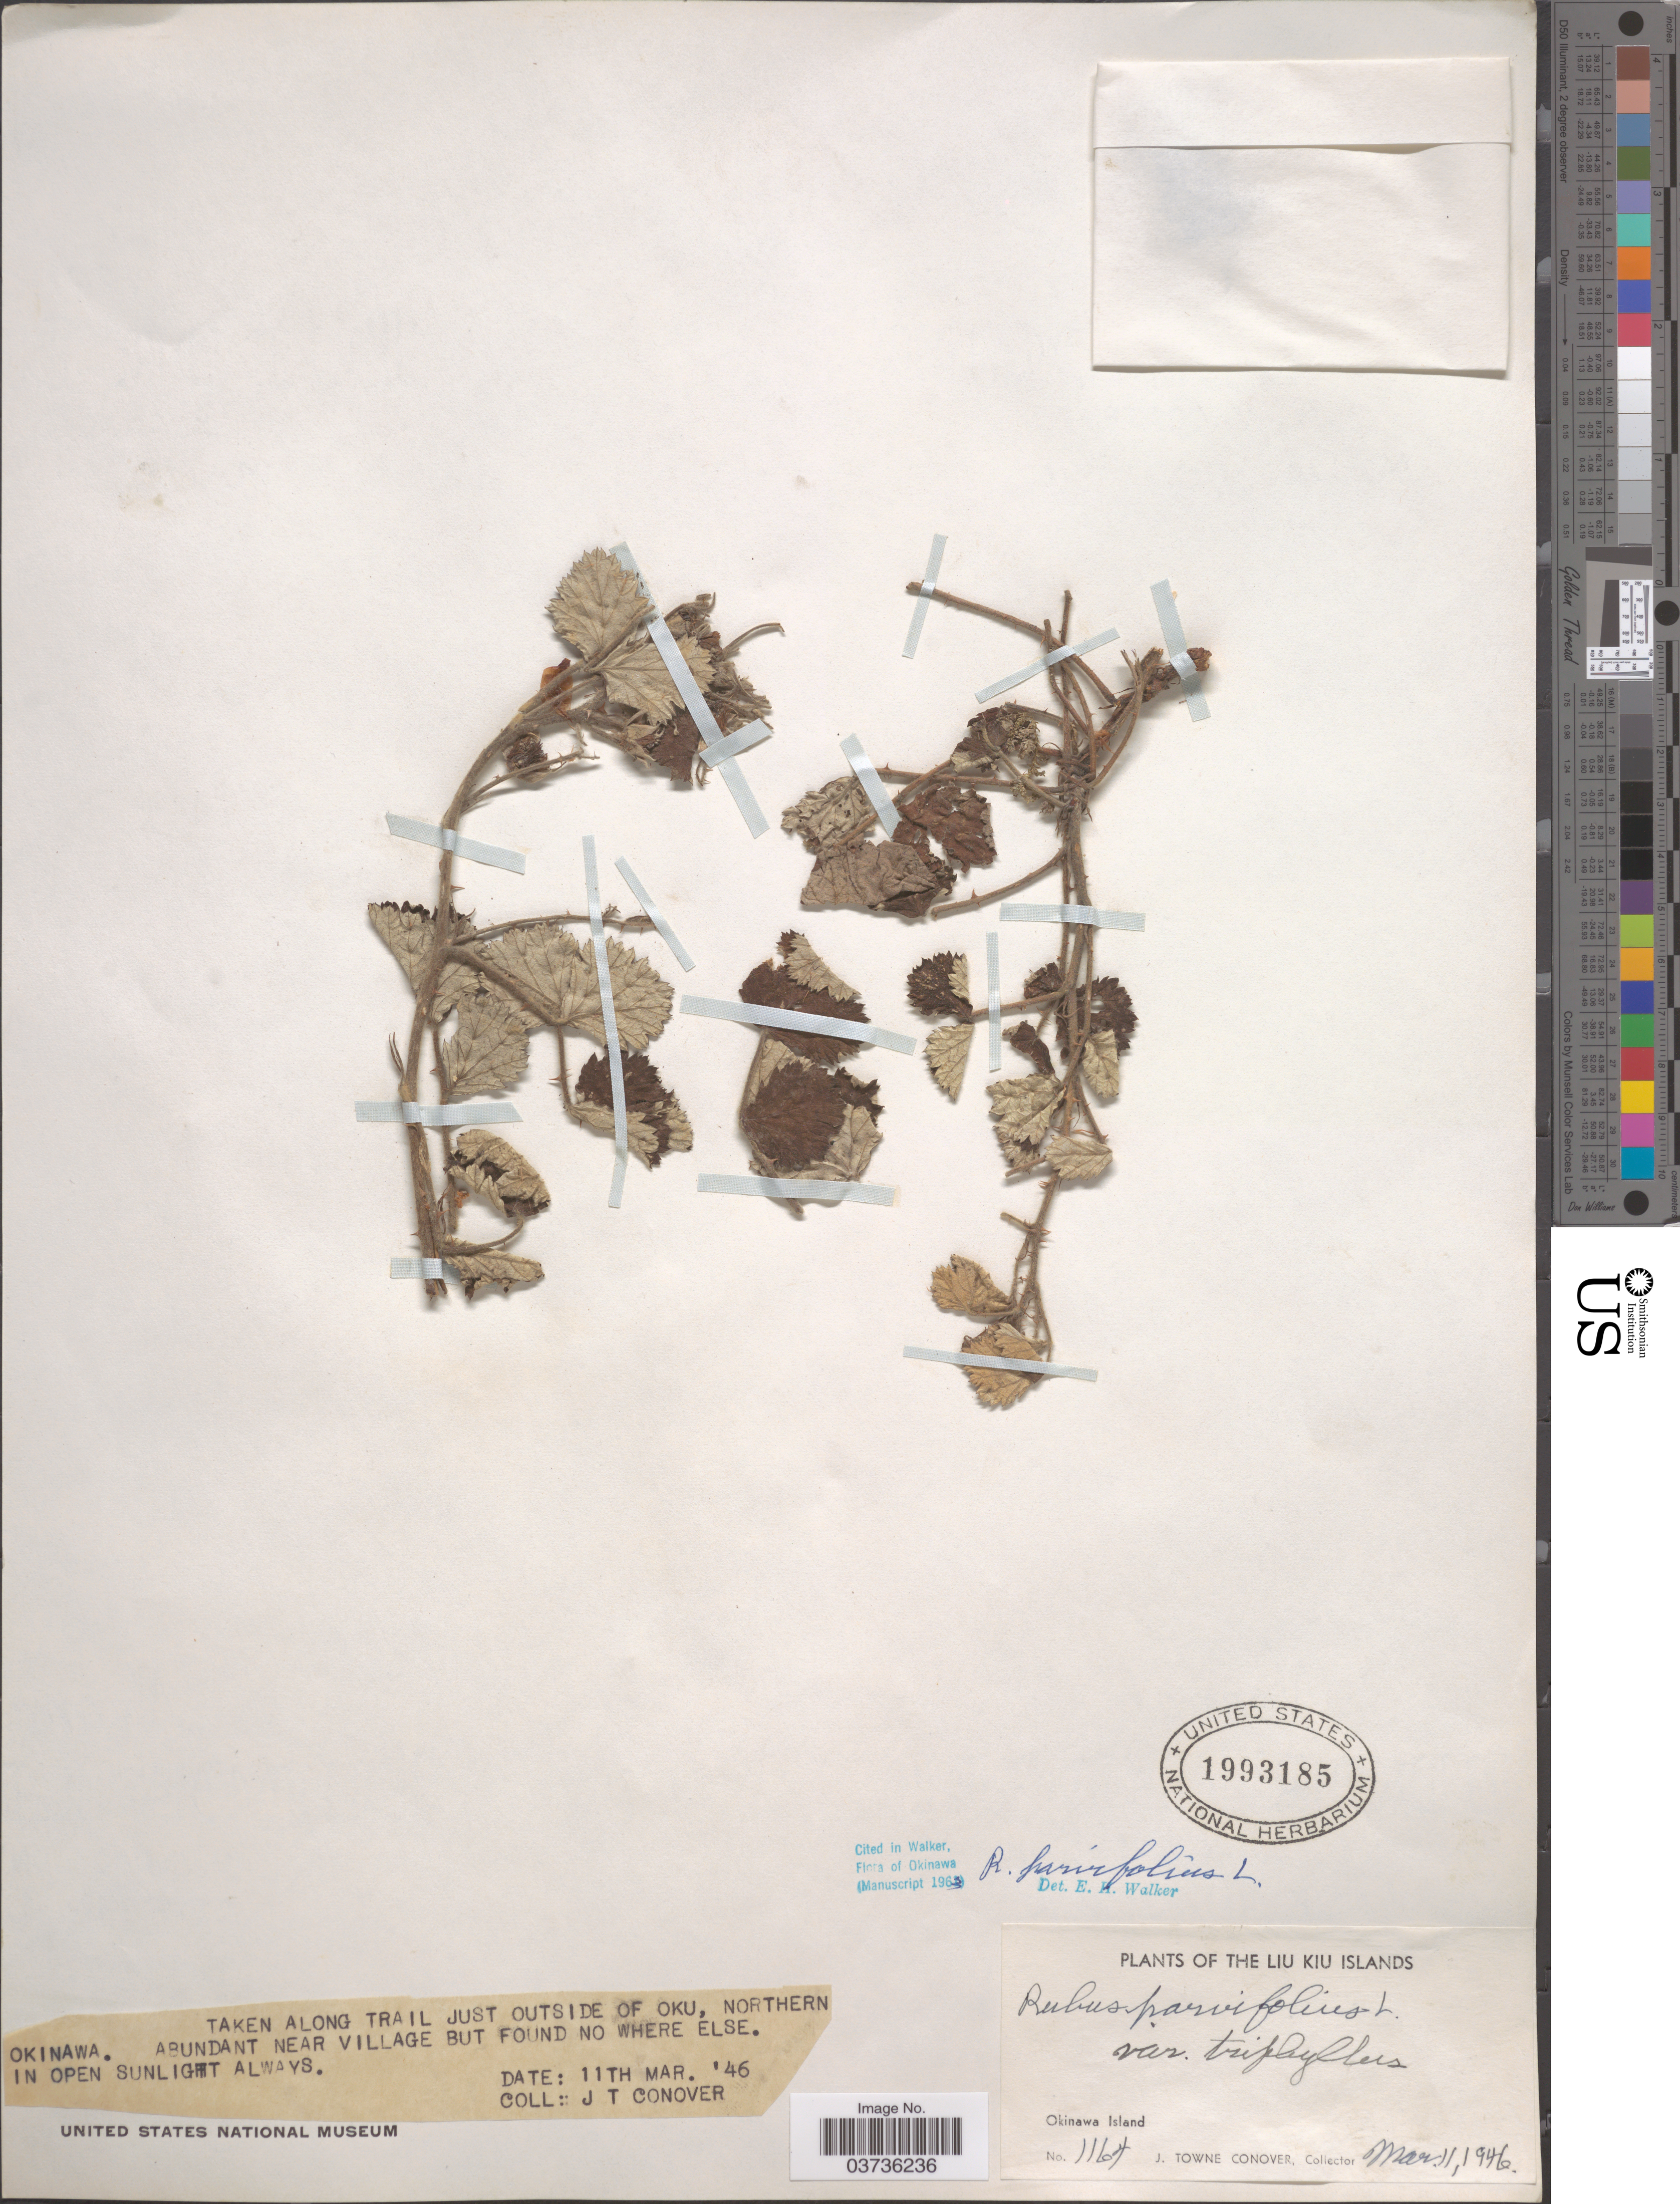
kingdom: Plantae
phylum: Tracheophyta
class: Magnoliopsida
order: Rosales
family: Rosaceae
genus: Rubus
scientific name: Rubus parvifolius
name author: L.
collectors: J. T. Conover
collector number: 1164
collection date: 1946-03-11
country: Japan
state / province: Okinawa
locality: Liu Kiu Islands. Okinawa Island. Along trail just outside of Oku, Northern Okinawa. Abundant near village.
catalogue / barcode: US 1993185